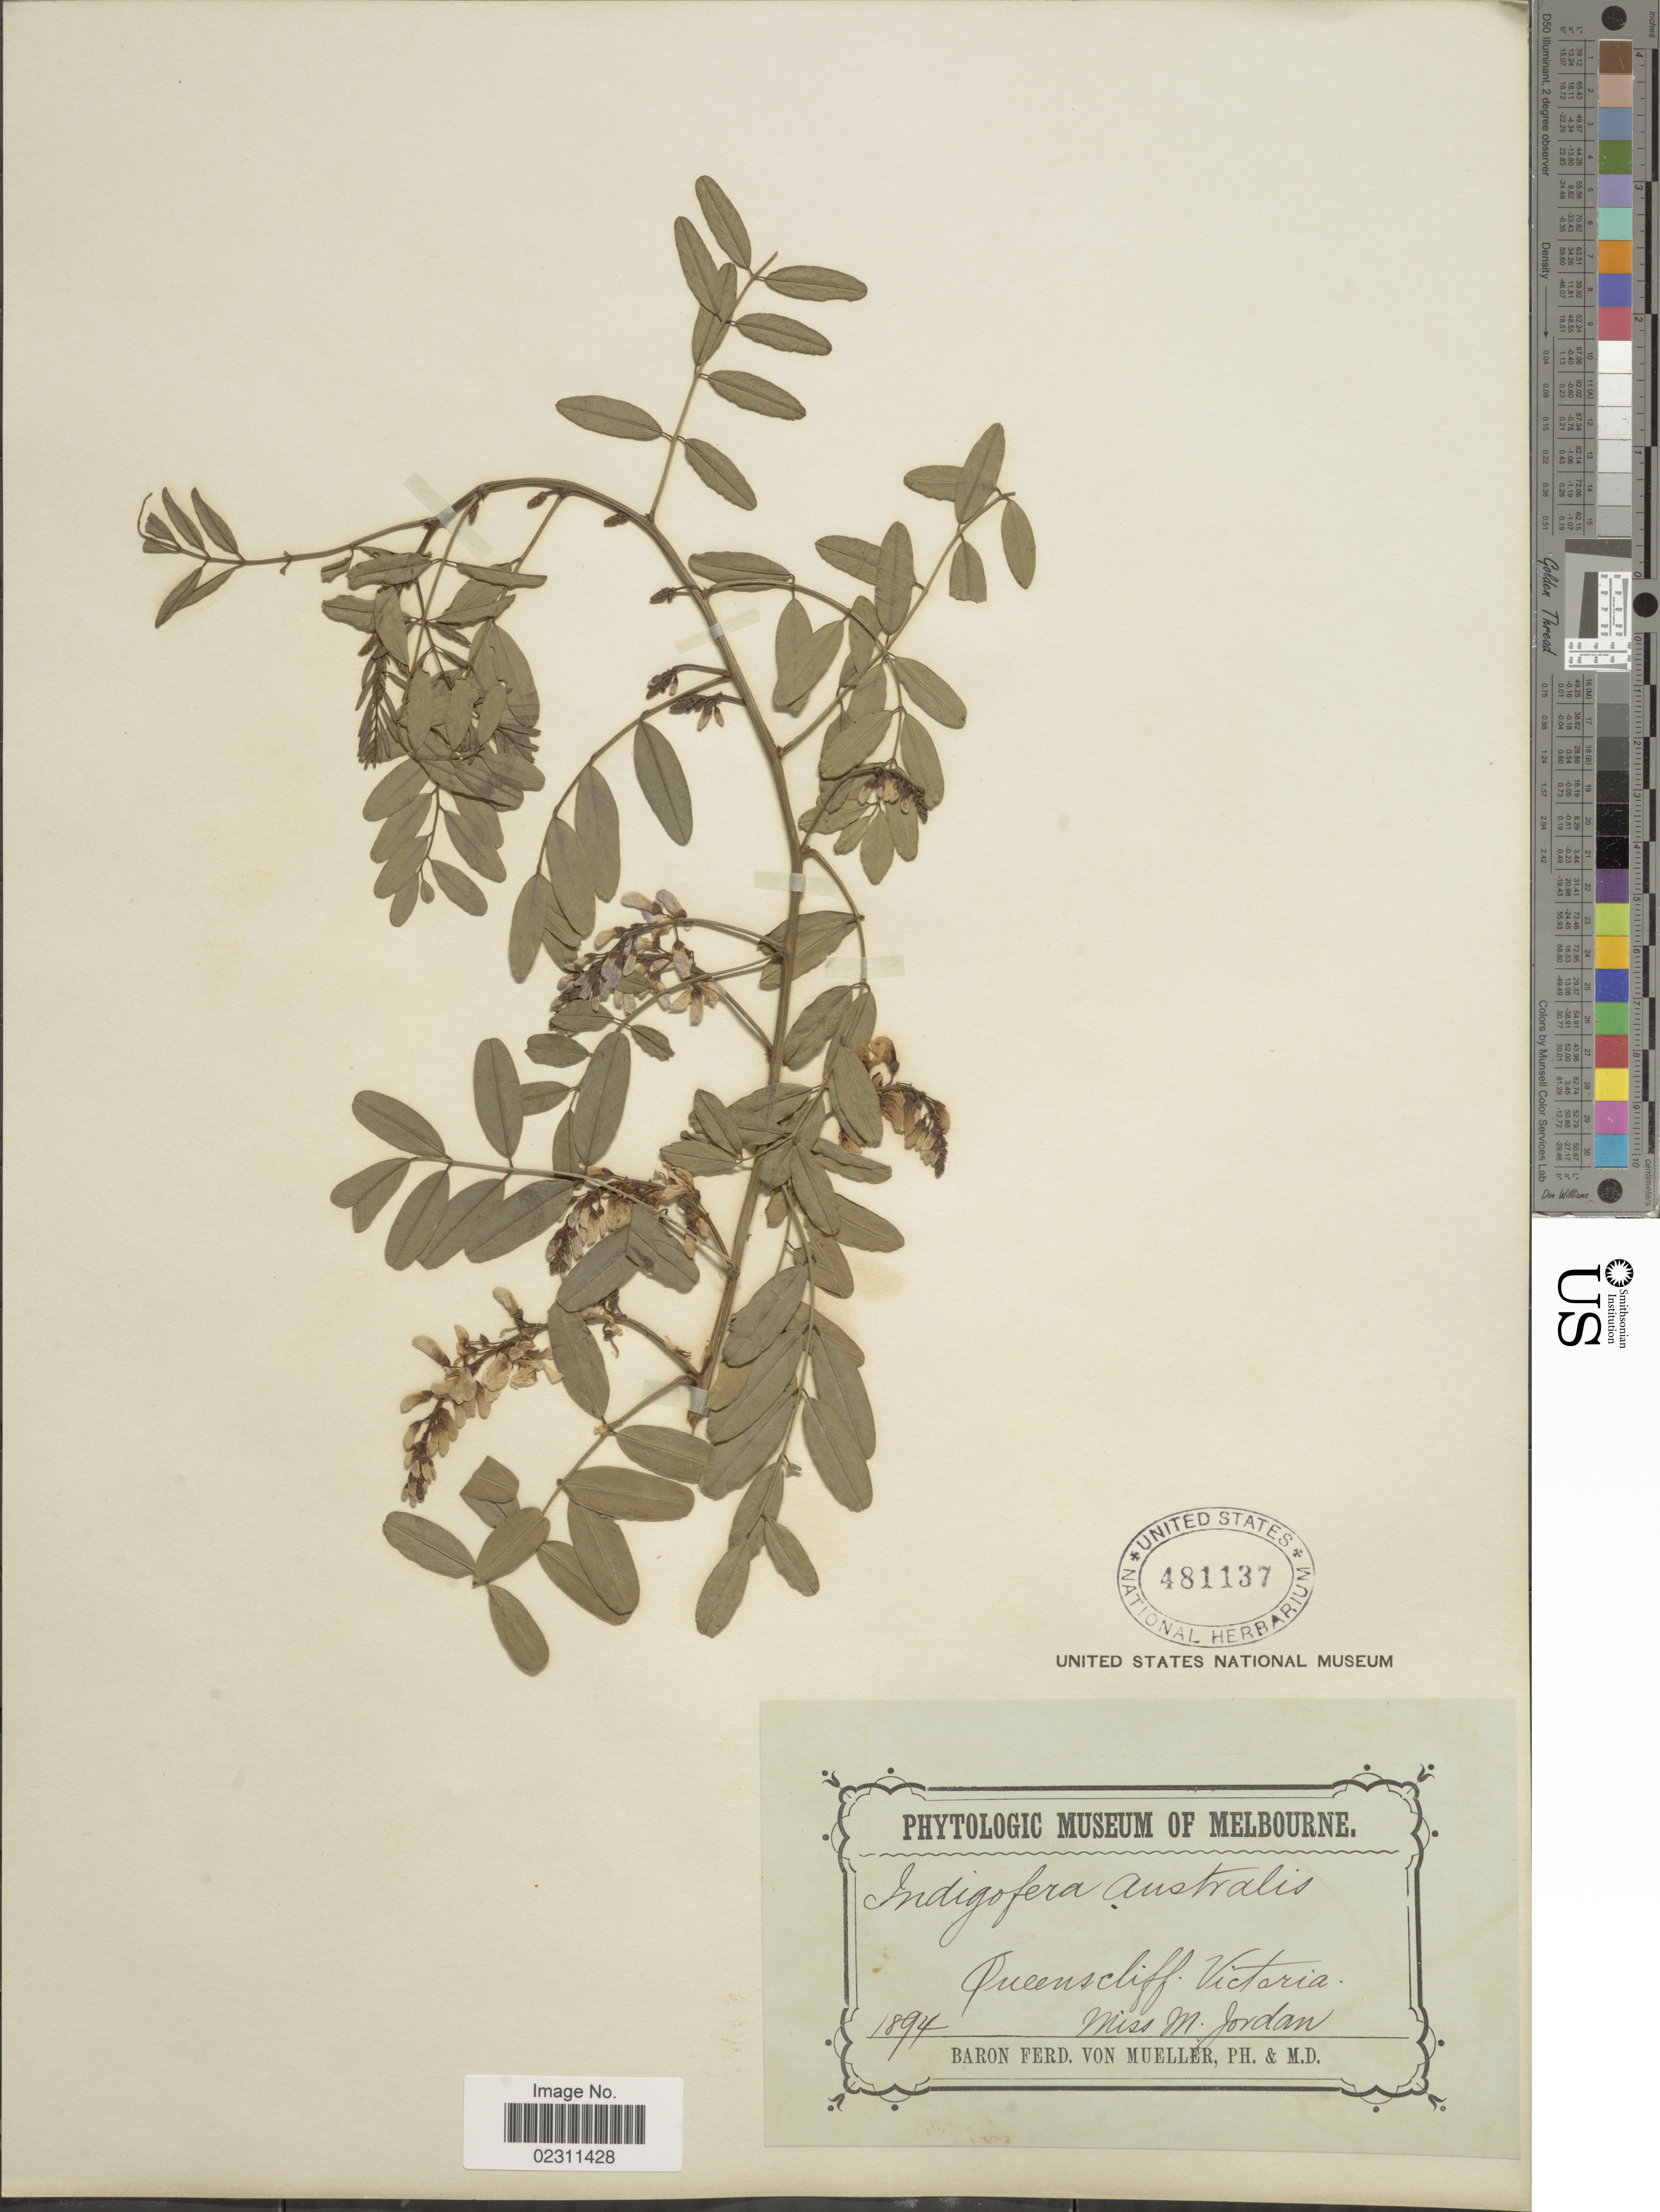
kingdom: Plantae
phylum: Tracheophyta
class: Magnoliopsida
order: Fabales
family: Fabaceae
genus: Indigofera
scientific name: Indigofera australis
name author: Willd.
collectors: M. Jordan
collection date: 1894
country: Australia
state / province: Queensland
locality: Queens. cliff, Victoria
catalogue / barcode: US 481137